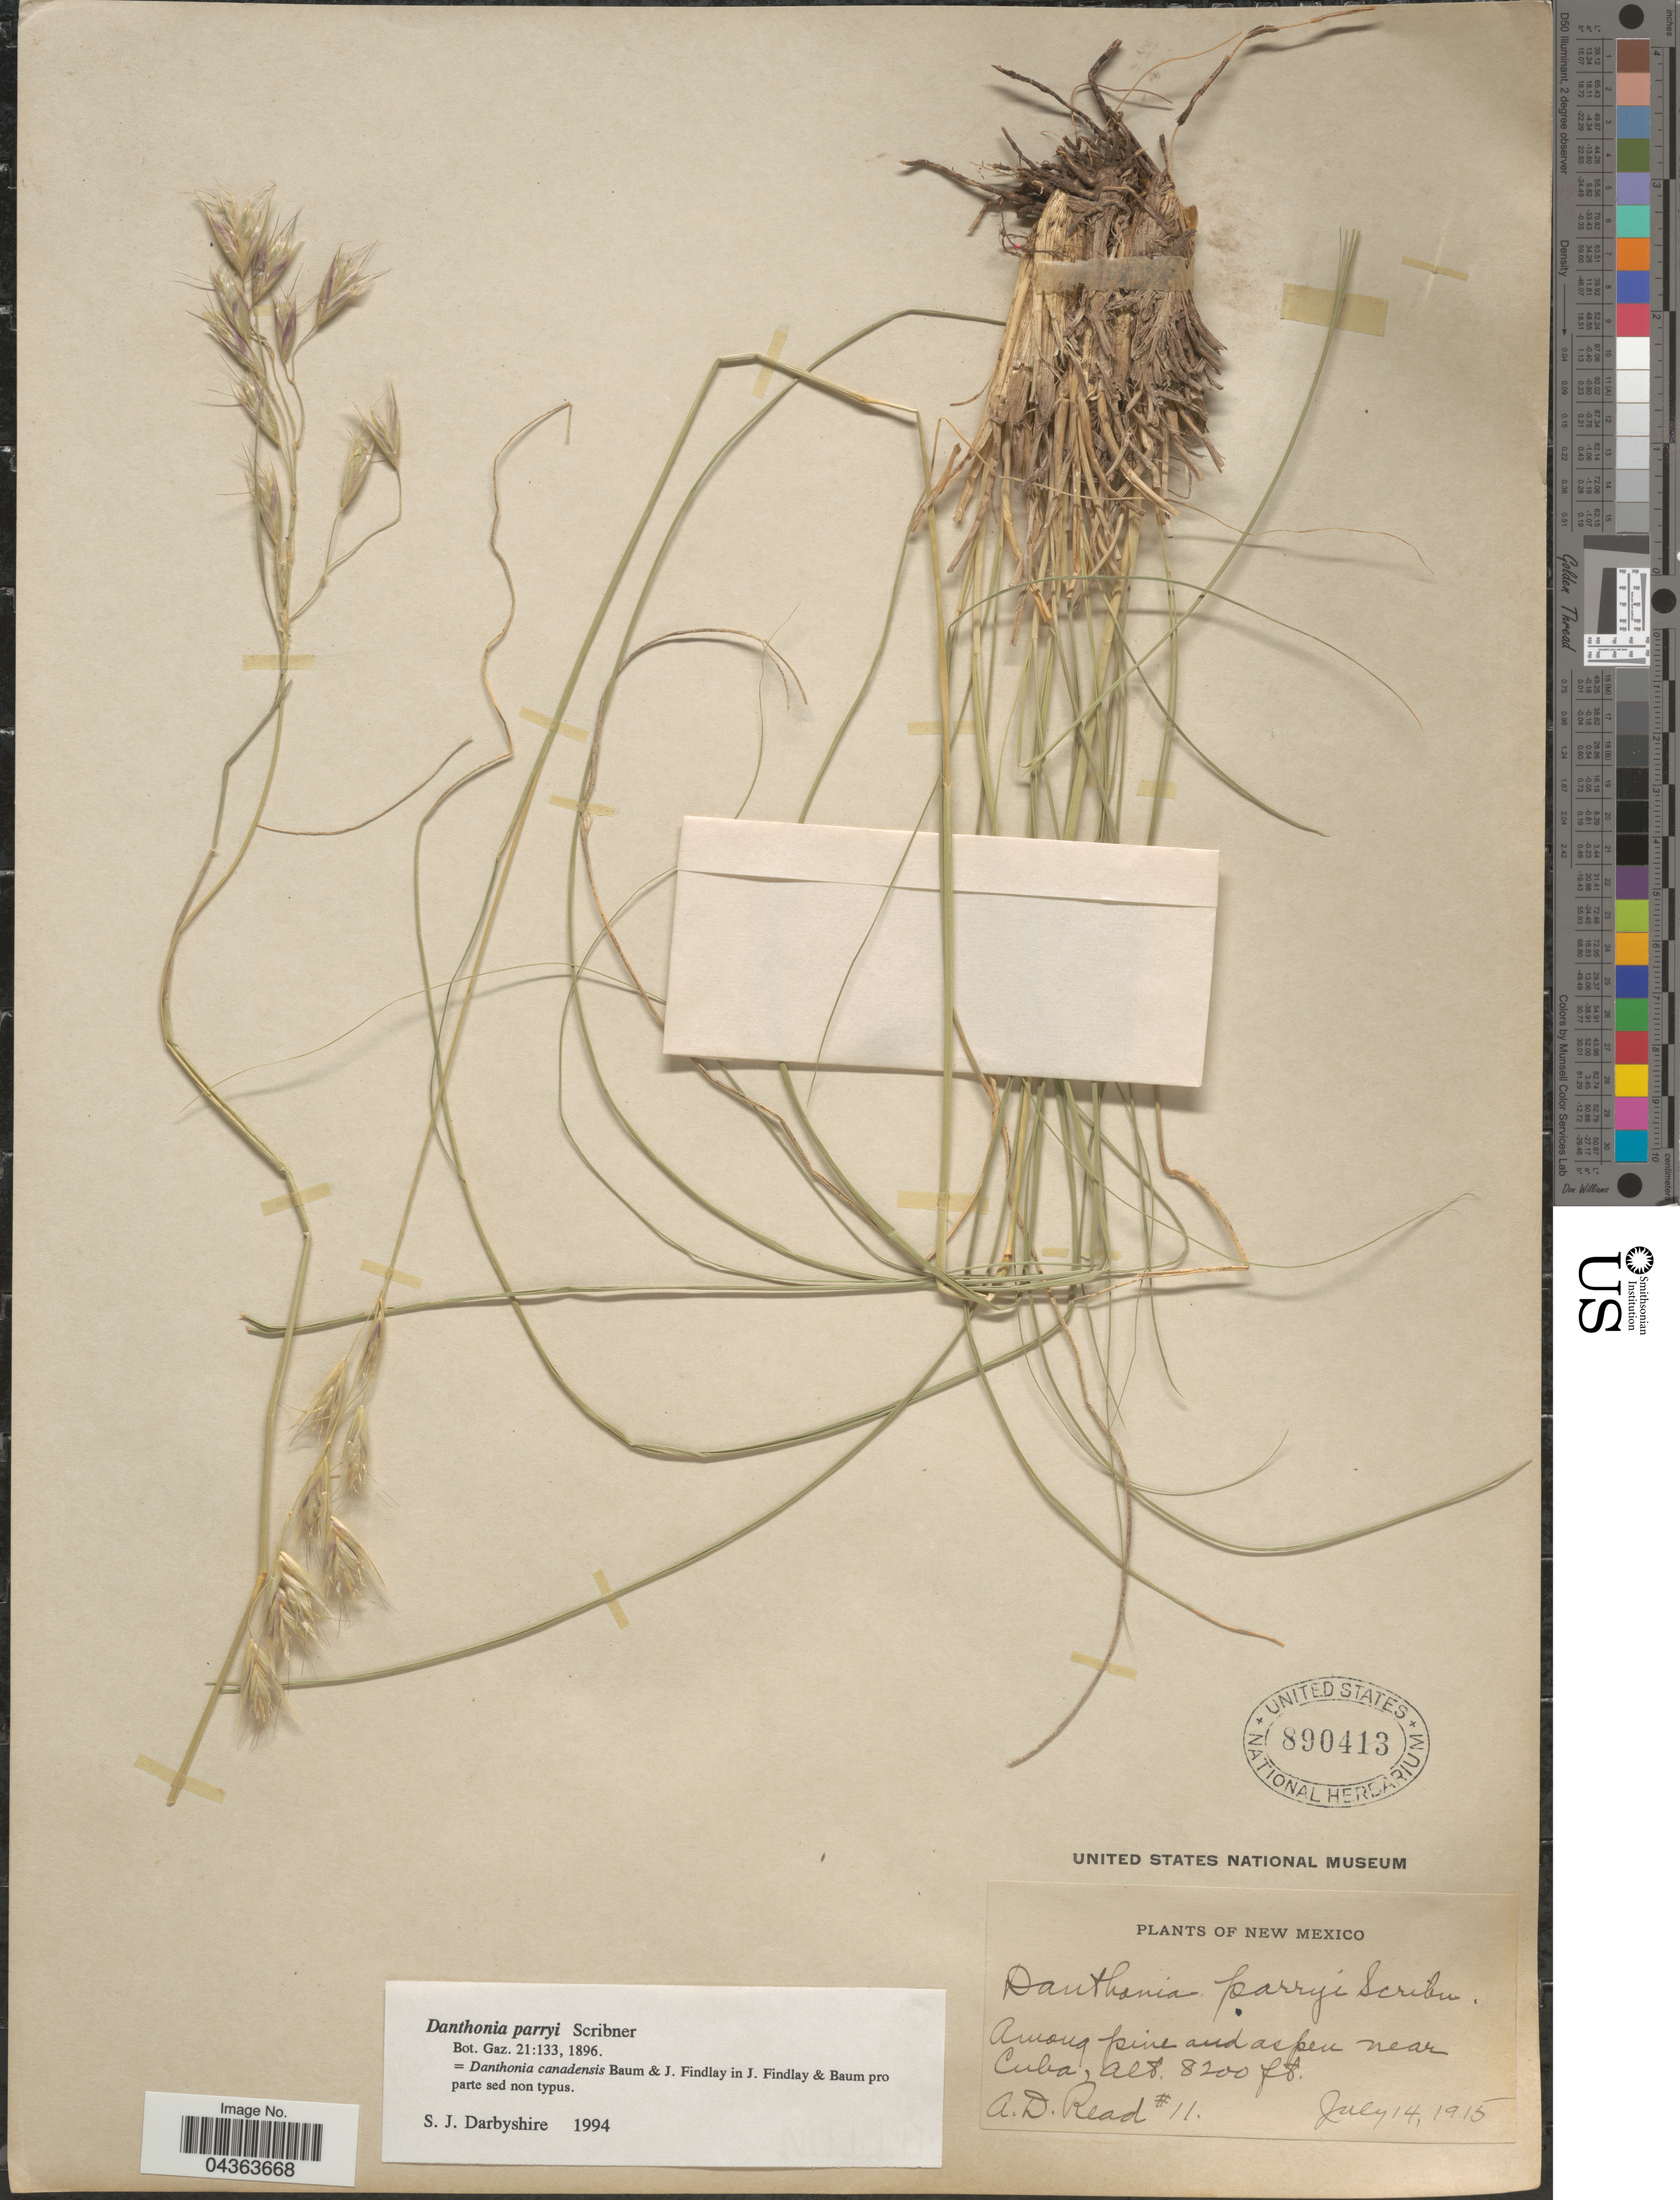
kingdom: Plantae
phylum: Tracheophyta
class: Liliopsida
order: Poales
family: Poaceae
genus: Danthonia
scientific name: Danthonia parryi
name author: Scribn.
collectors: A. D. Read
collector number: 11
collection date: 1915-07-14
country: United States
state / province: New Mexico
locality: Among pine and aspen near Cuba.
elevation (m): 2499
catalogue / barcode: US 890413